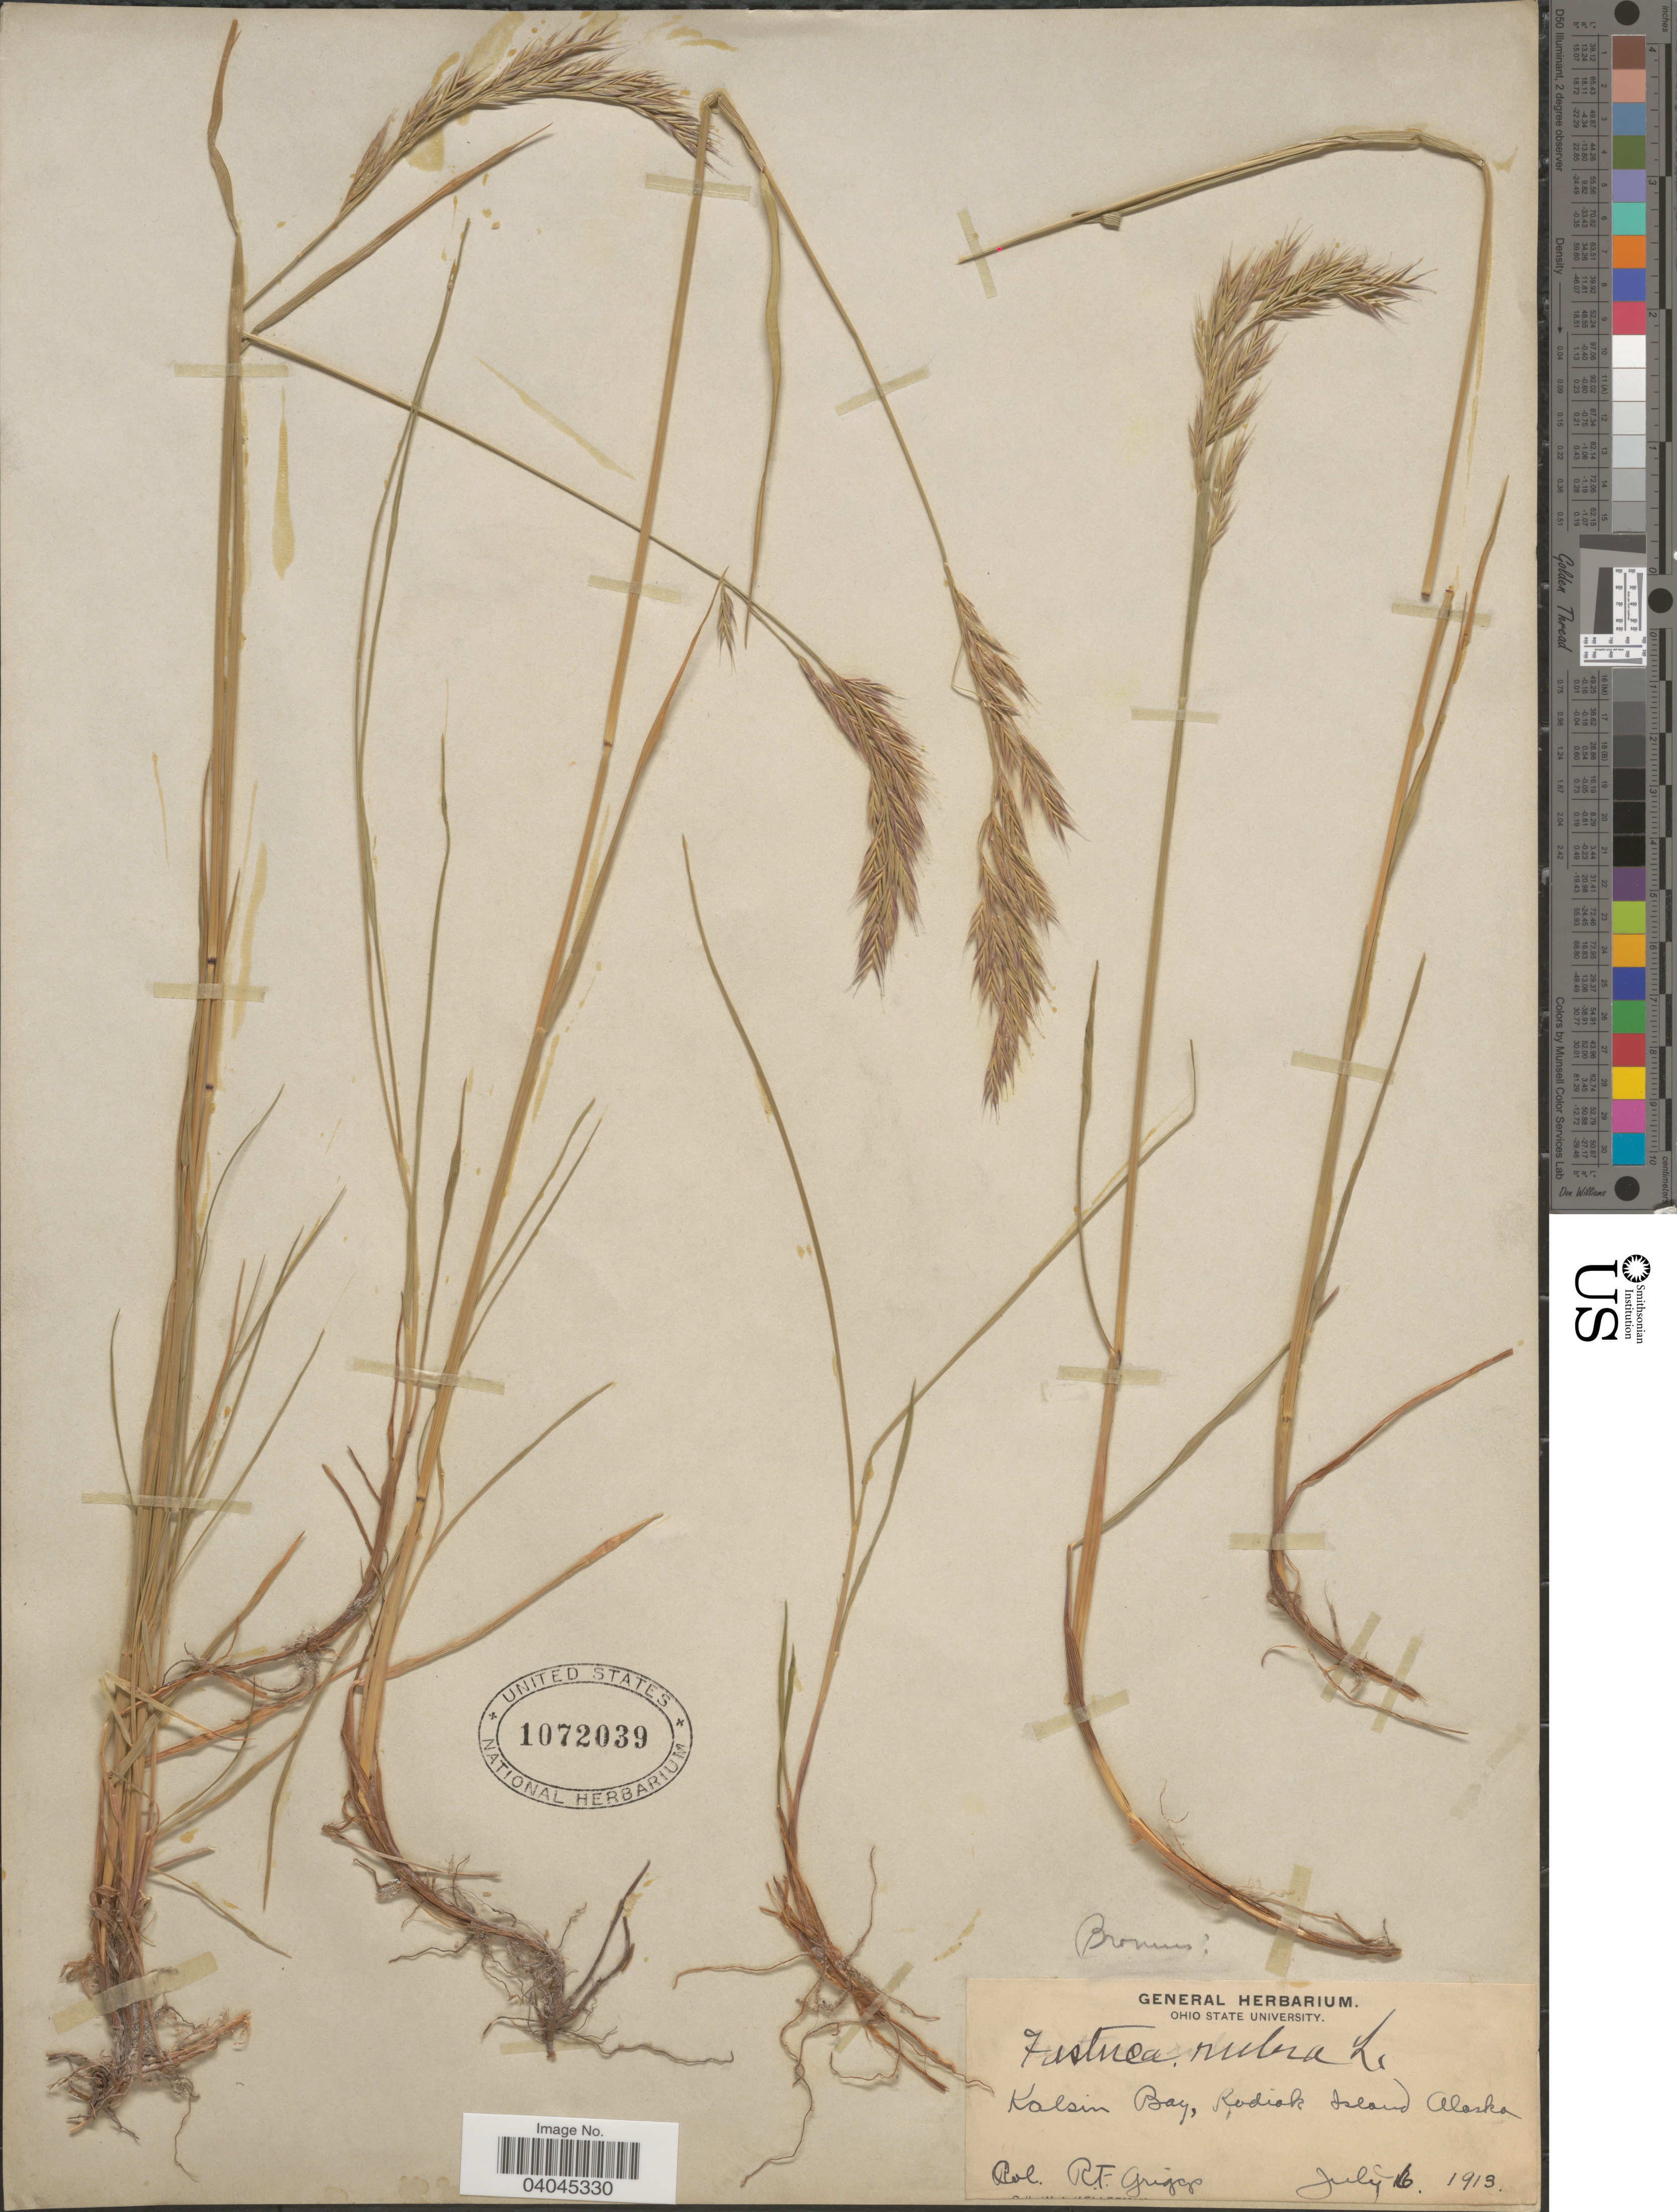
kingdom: Plantae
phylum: Tracheophyta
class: Liliopsida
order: Poales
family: Poaceae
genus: Festuca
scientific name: Festuca rubra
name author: L.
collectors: R. F. Griggs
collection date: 1913-07-06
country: United States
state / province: Alaska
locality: Kalsin Bay, Kodiak Island.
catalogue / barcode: US 1072039